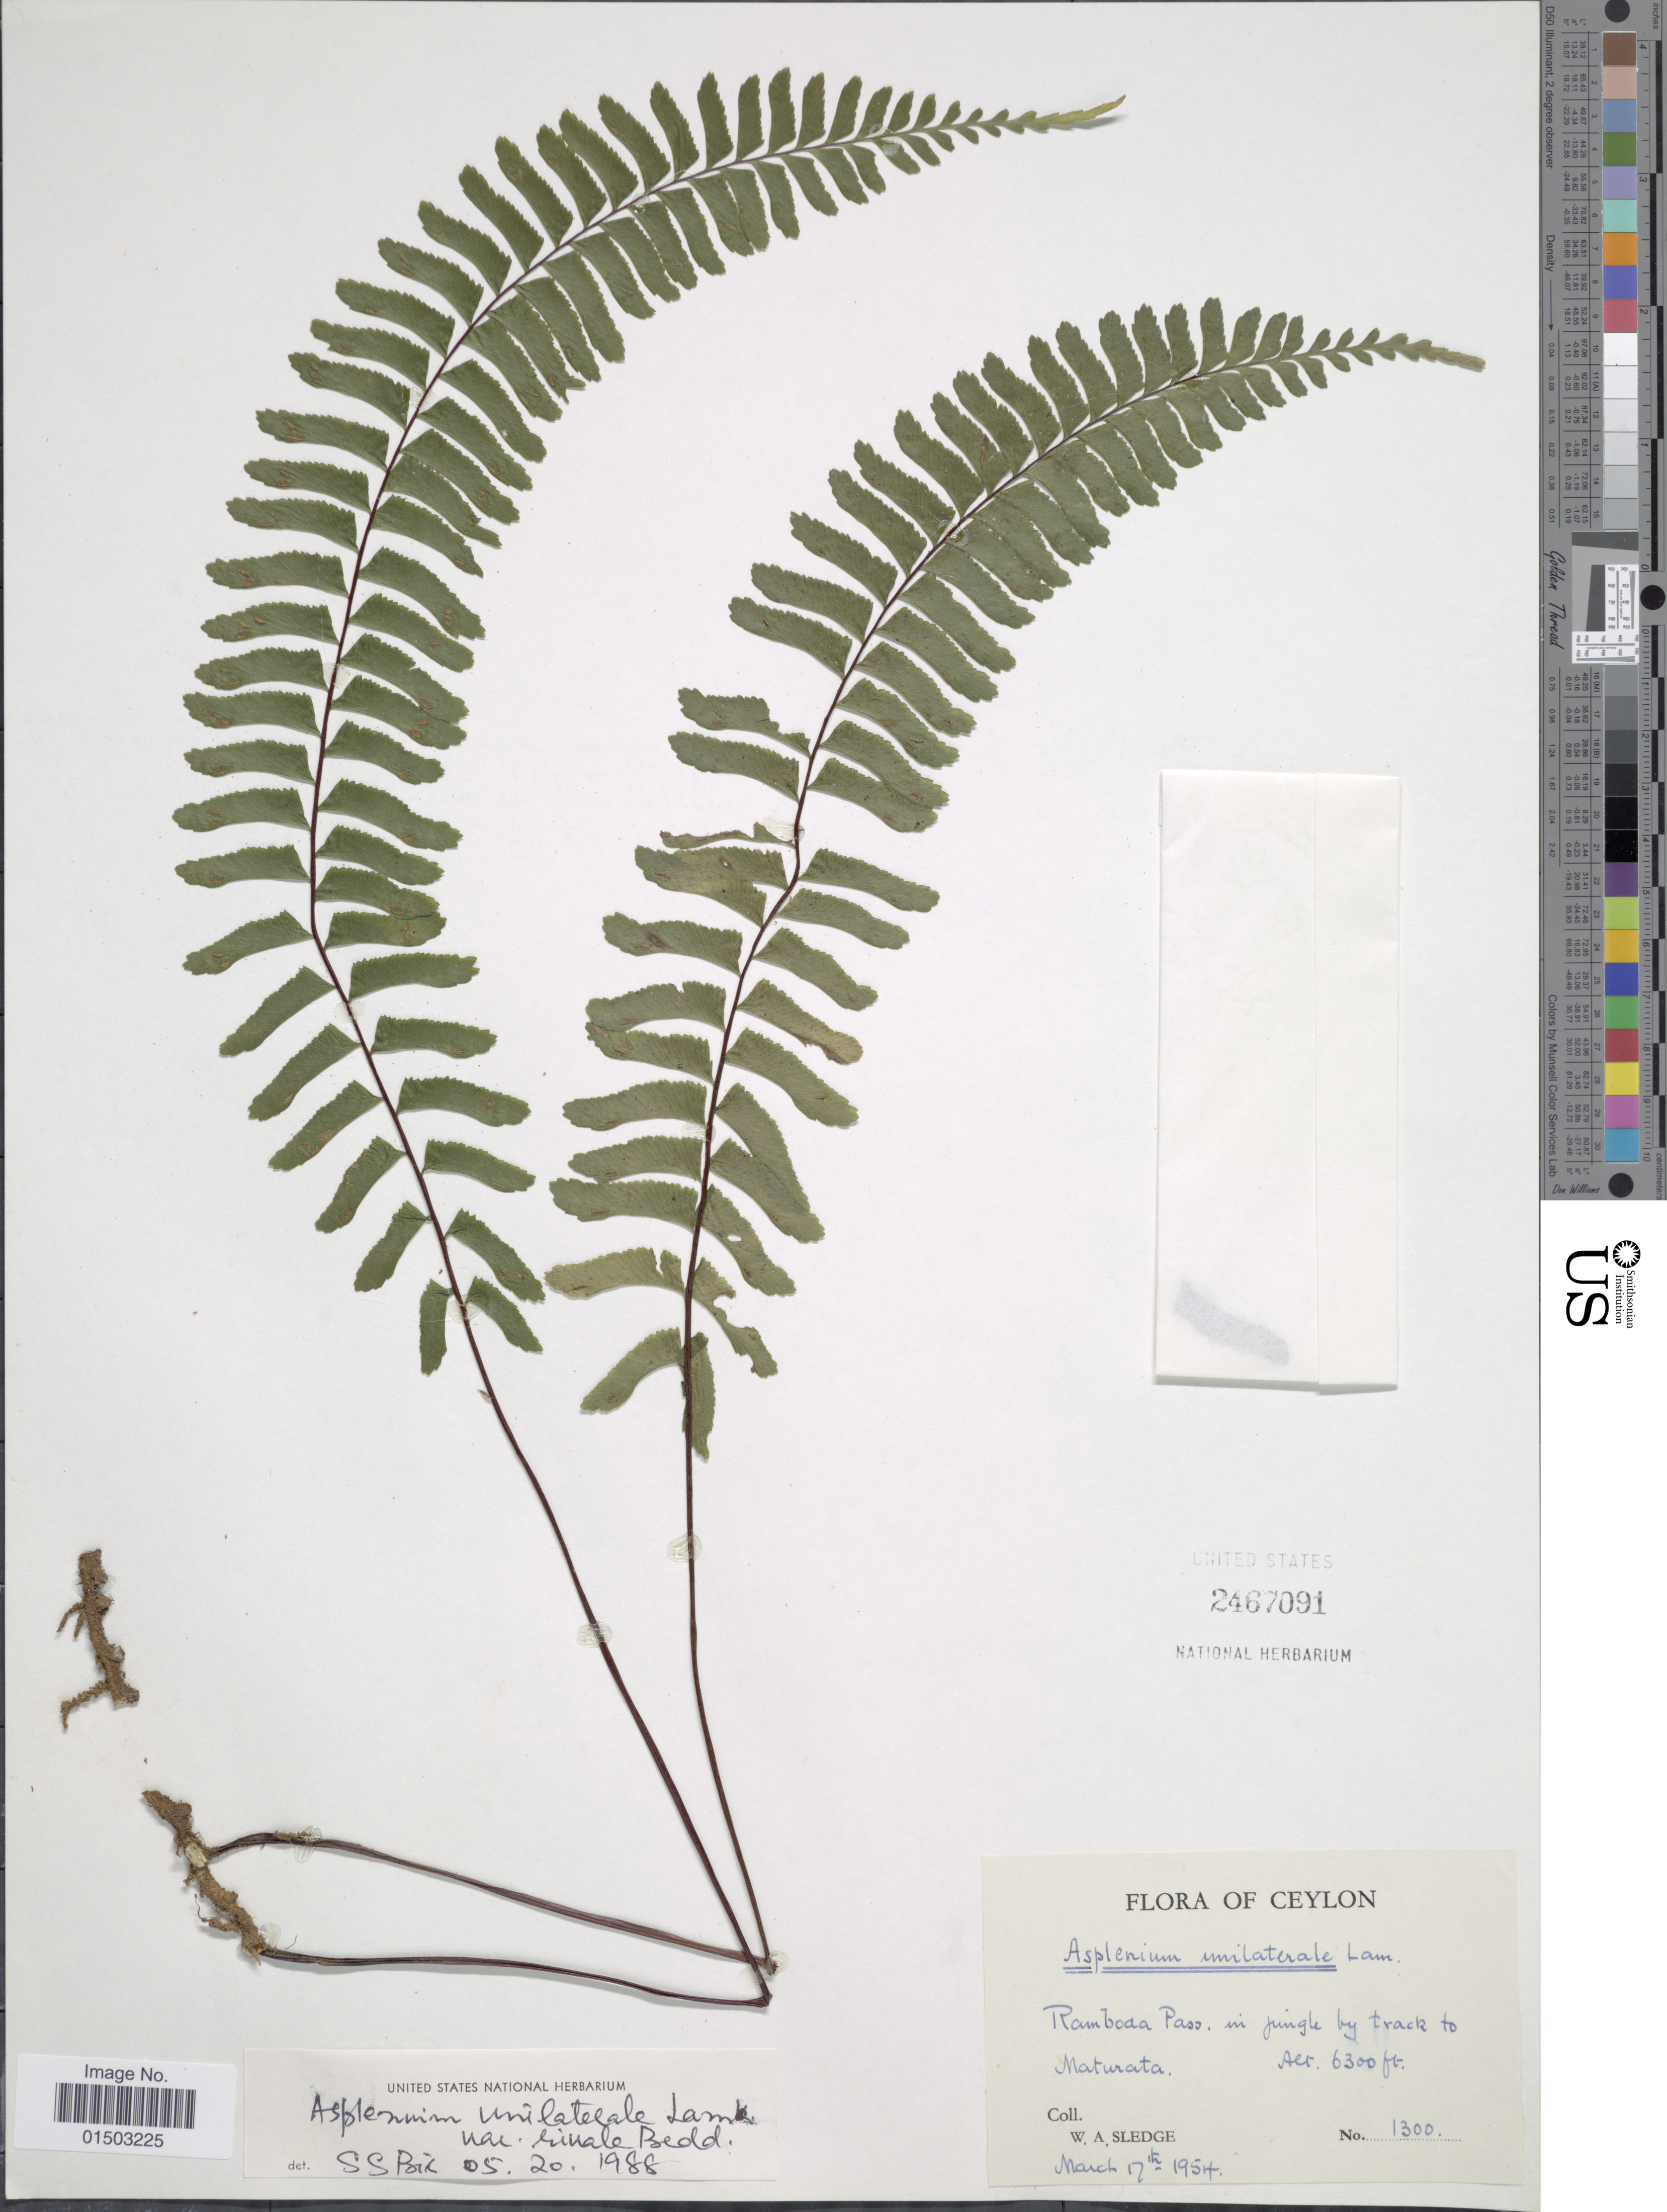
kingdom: Plantae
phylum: Tracheophyta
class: Polypodiopsida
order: Polypodiales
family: Aspleniaceae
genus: Hymenasplenium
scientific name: Hymenasplenium unilaterale var. rivale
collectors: W. A. Sledge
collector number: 1300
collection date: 1954-03-17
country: Sri Lanka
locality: Ceylon. Ramboda Pass, in jungle by track to Maturata.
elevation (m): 1920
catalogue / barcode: US 2467091